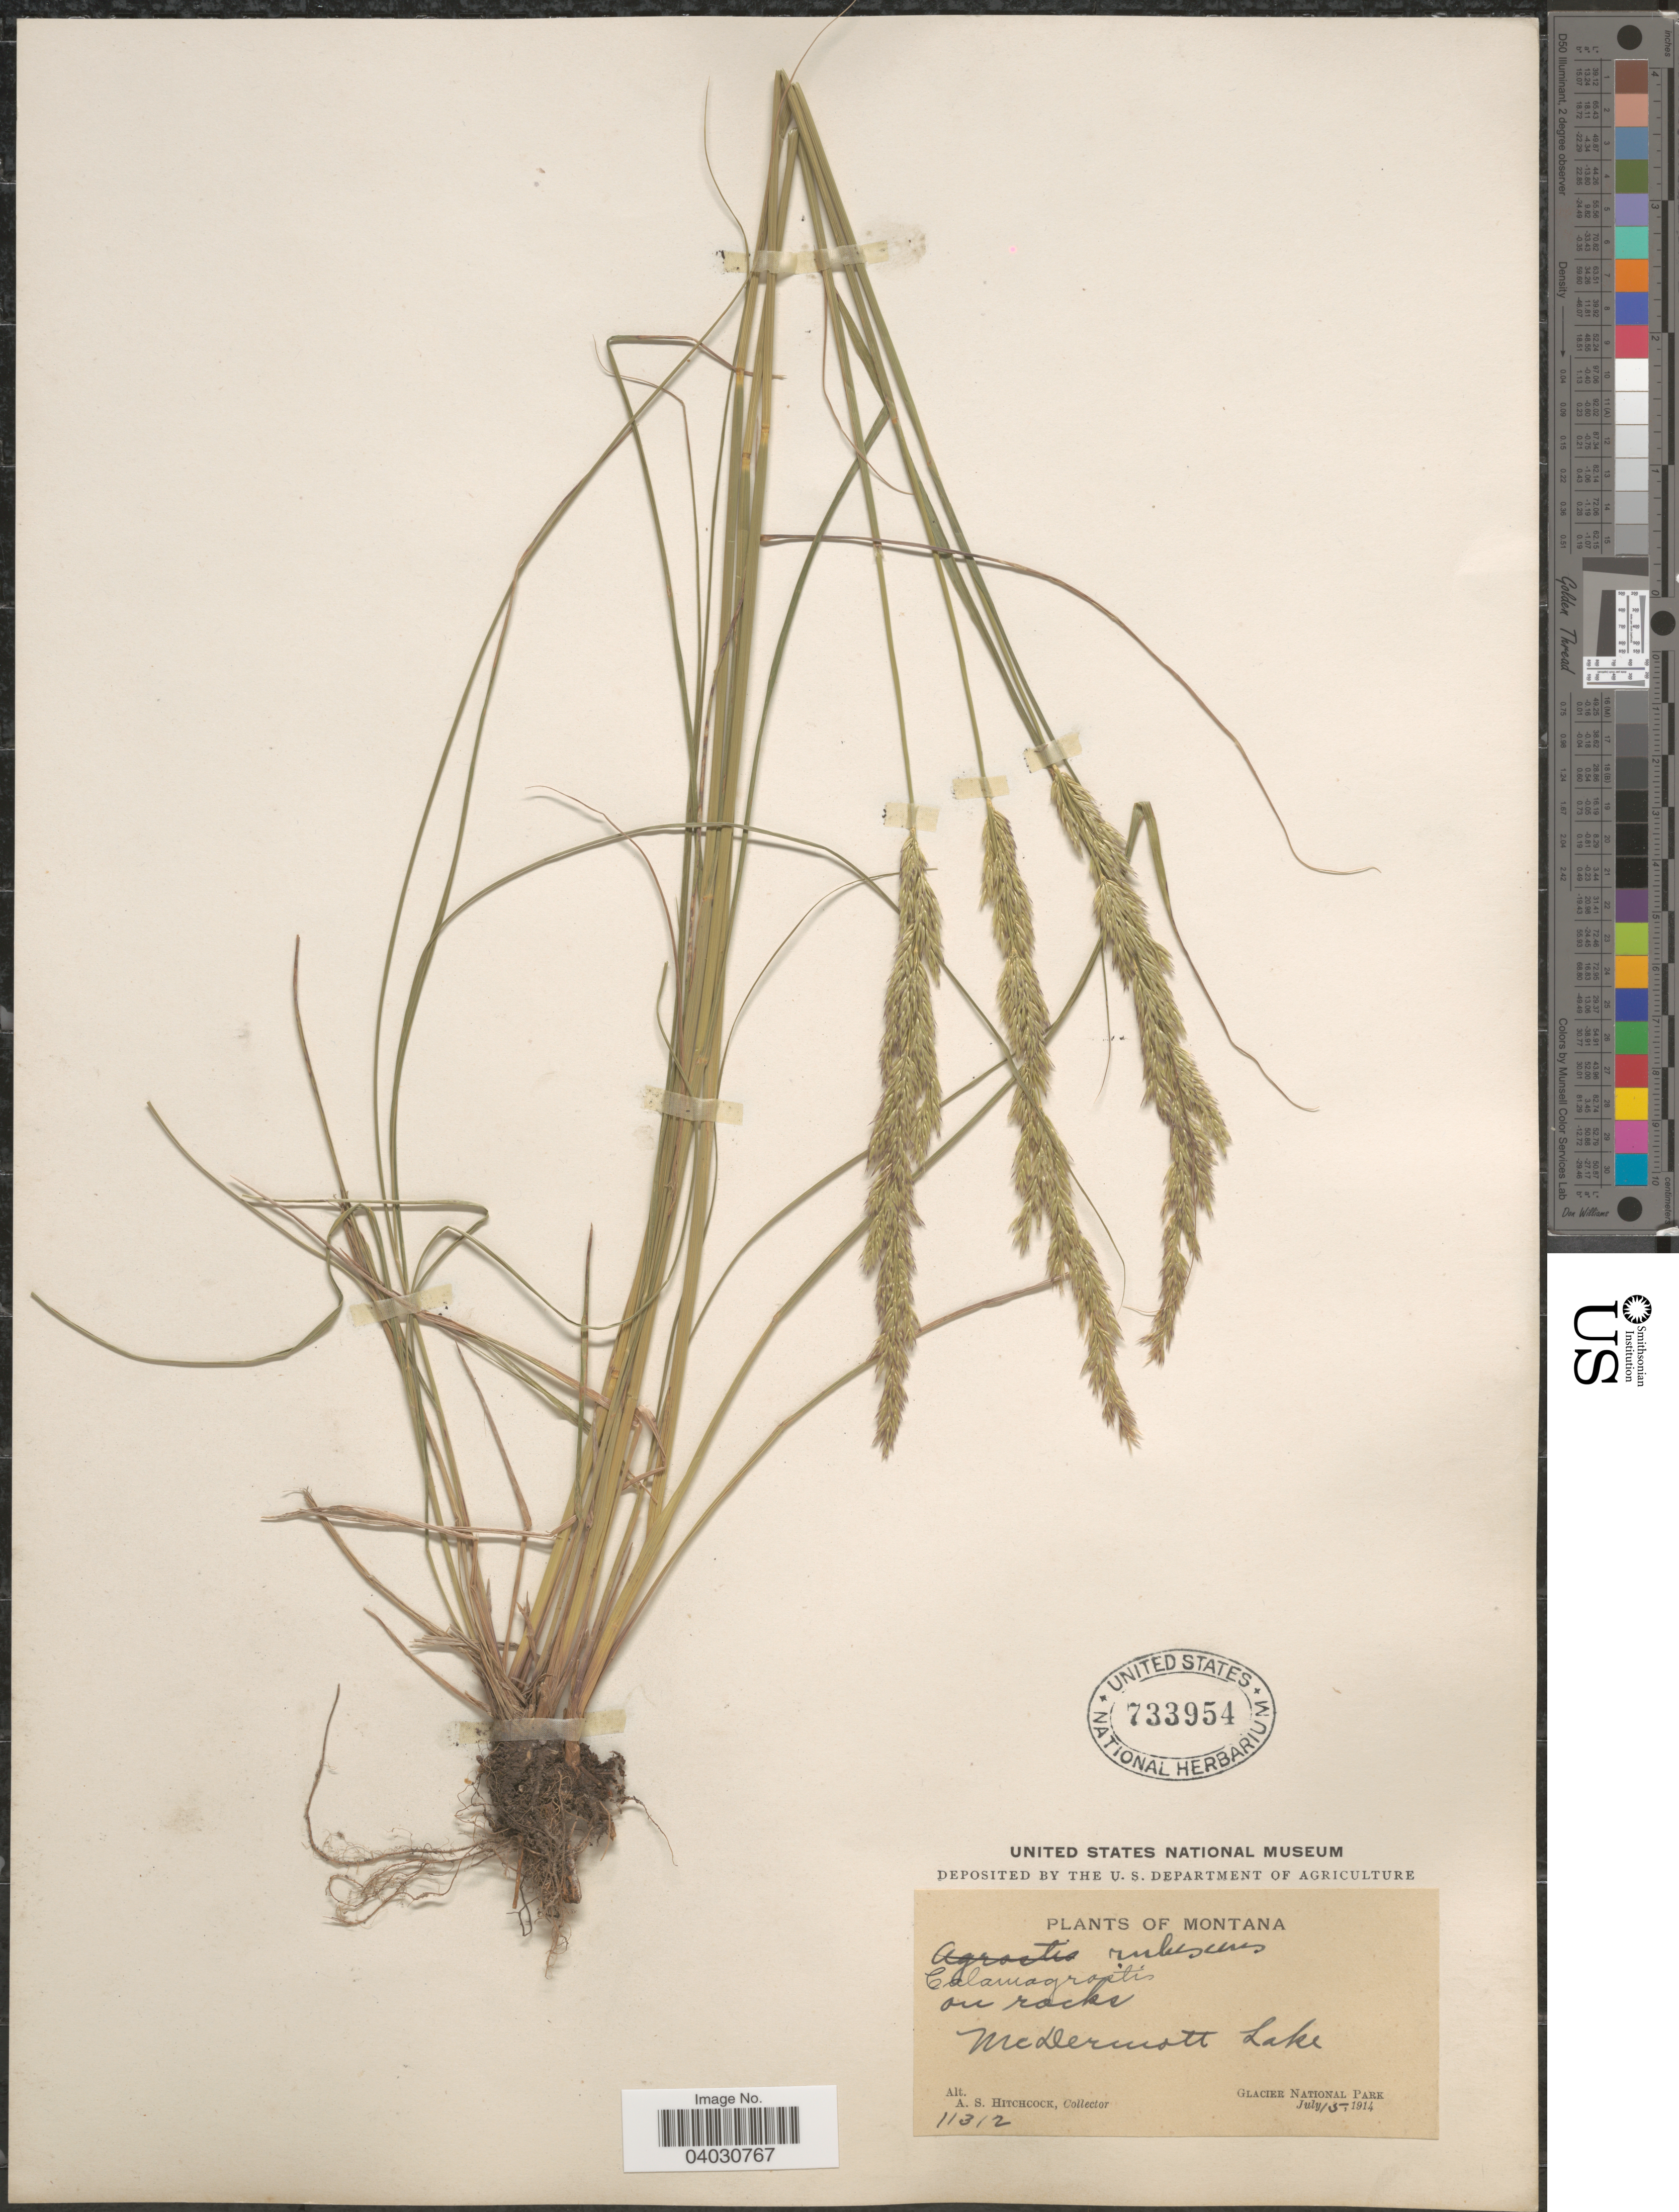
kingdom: Plantae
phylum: Tracheophyta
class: Liliopsida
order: Poales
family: Poaceae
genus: Calamagrostis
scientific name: Calamagrostis rubescens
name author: Buckley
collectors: A. S. Hitchcock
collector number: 11312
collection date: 1914-07-15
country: United States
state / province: Montana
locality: McDermott Lake. Glacier National Park.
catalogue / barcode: US 733954